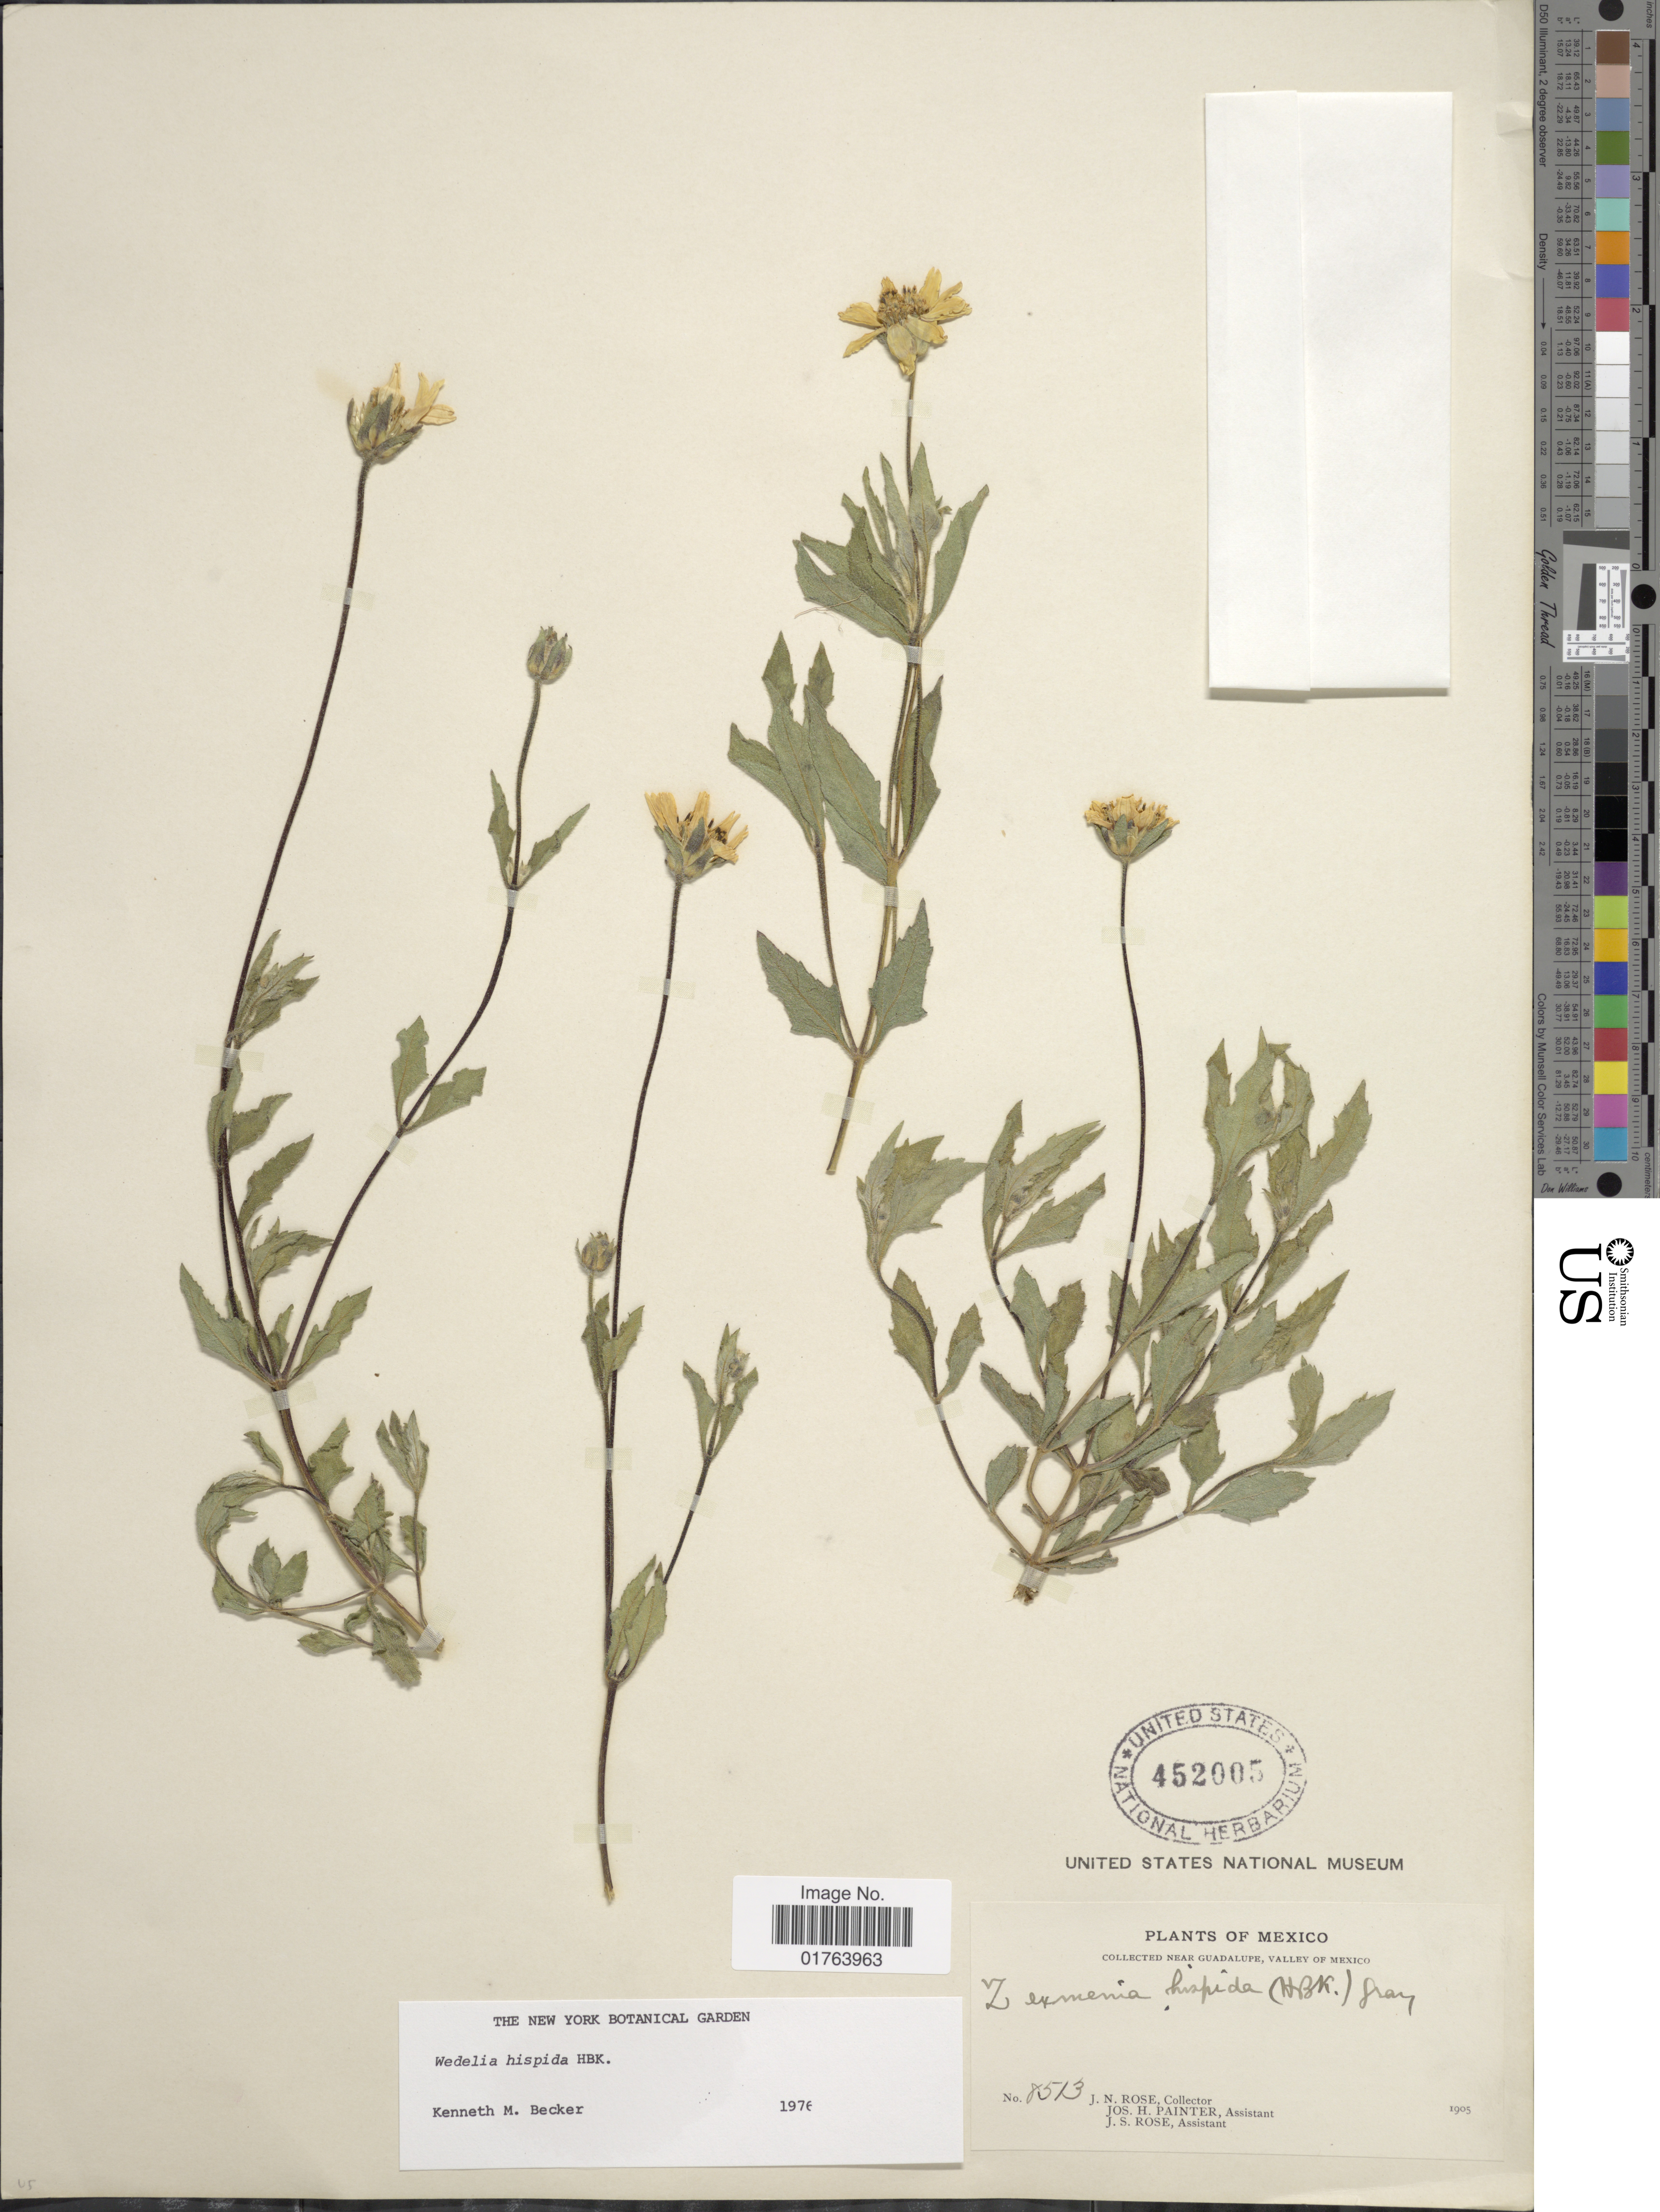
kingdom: Plantae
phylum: Tracheophyta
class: Magnoliopsida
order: Asterales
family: Asteraceae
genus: Wedelia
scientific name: Wedelia acapulcensis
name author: Kunth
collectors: J. N. Rose, J. H. Painter & J. S. Rose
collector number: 8513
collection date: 1905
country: Mexico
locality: Near Guadalupe, Valley of Mexico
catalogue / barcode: US 452005